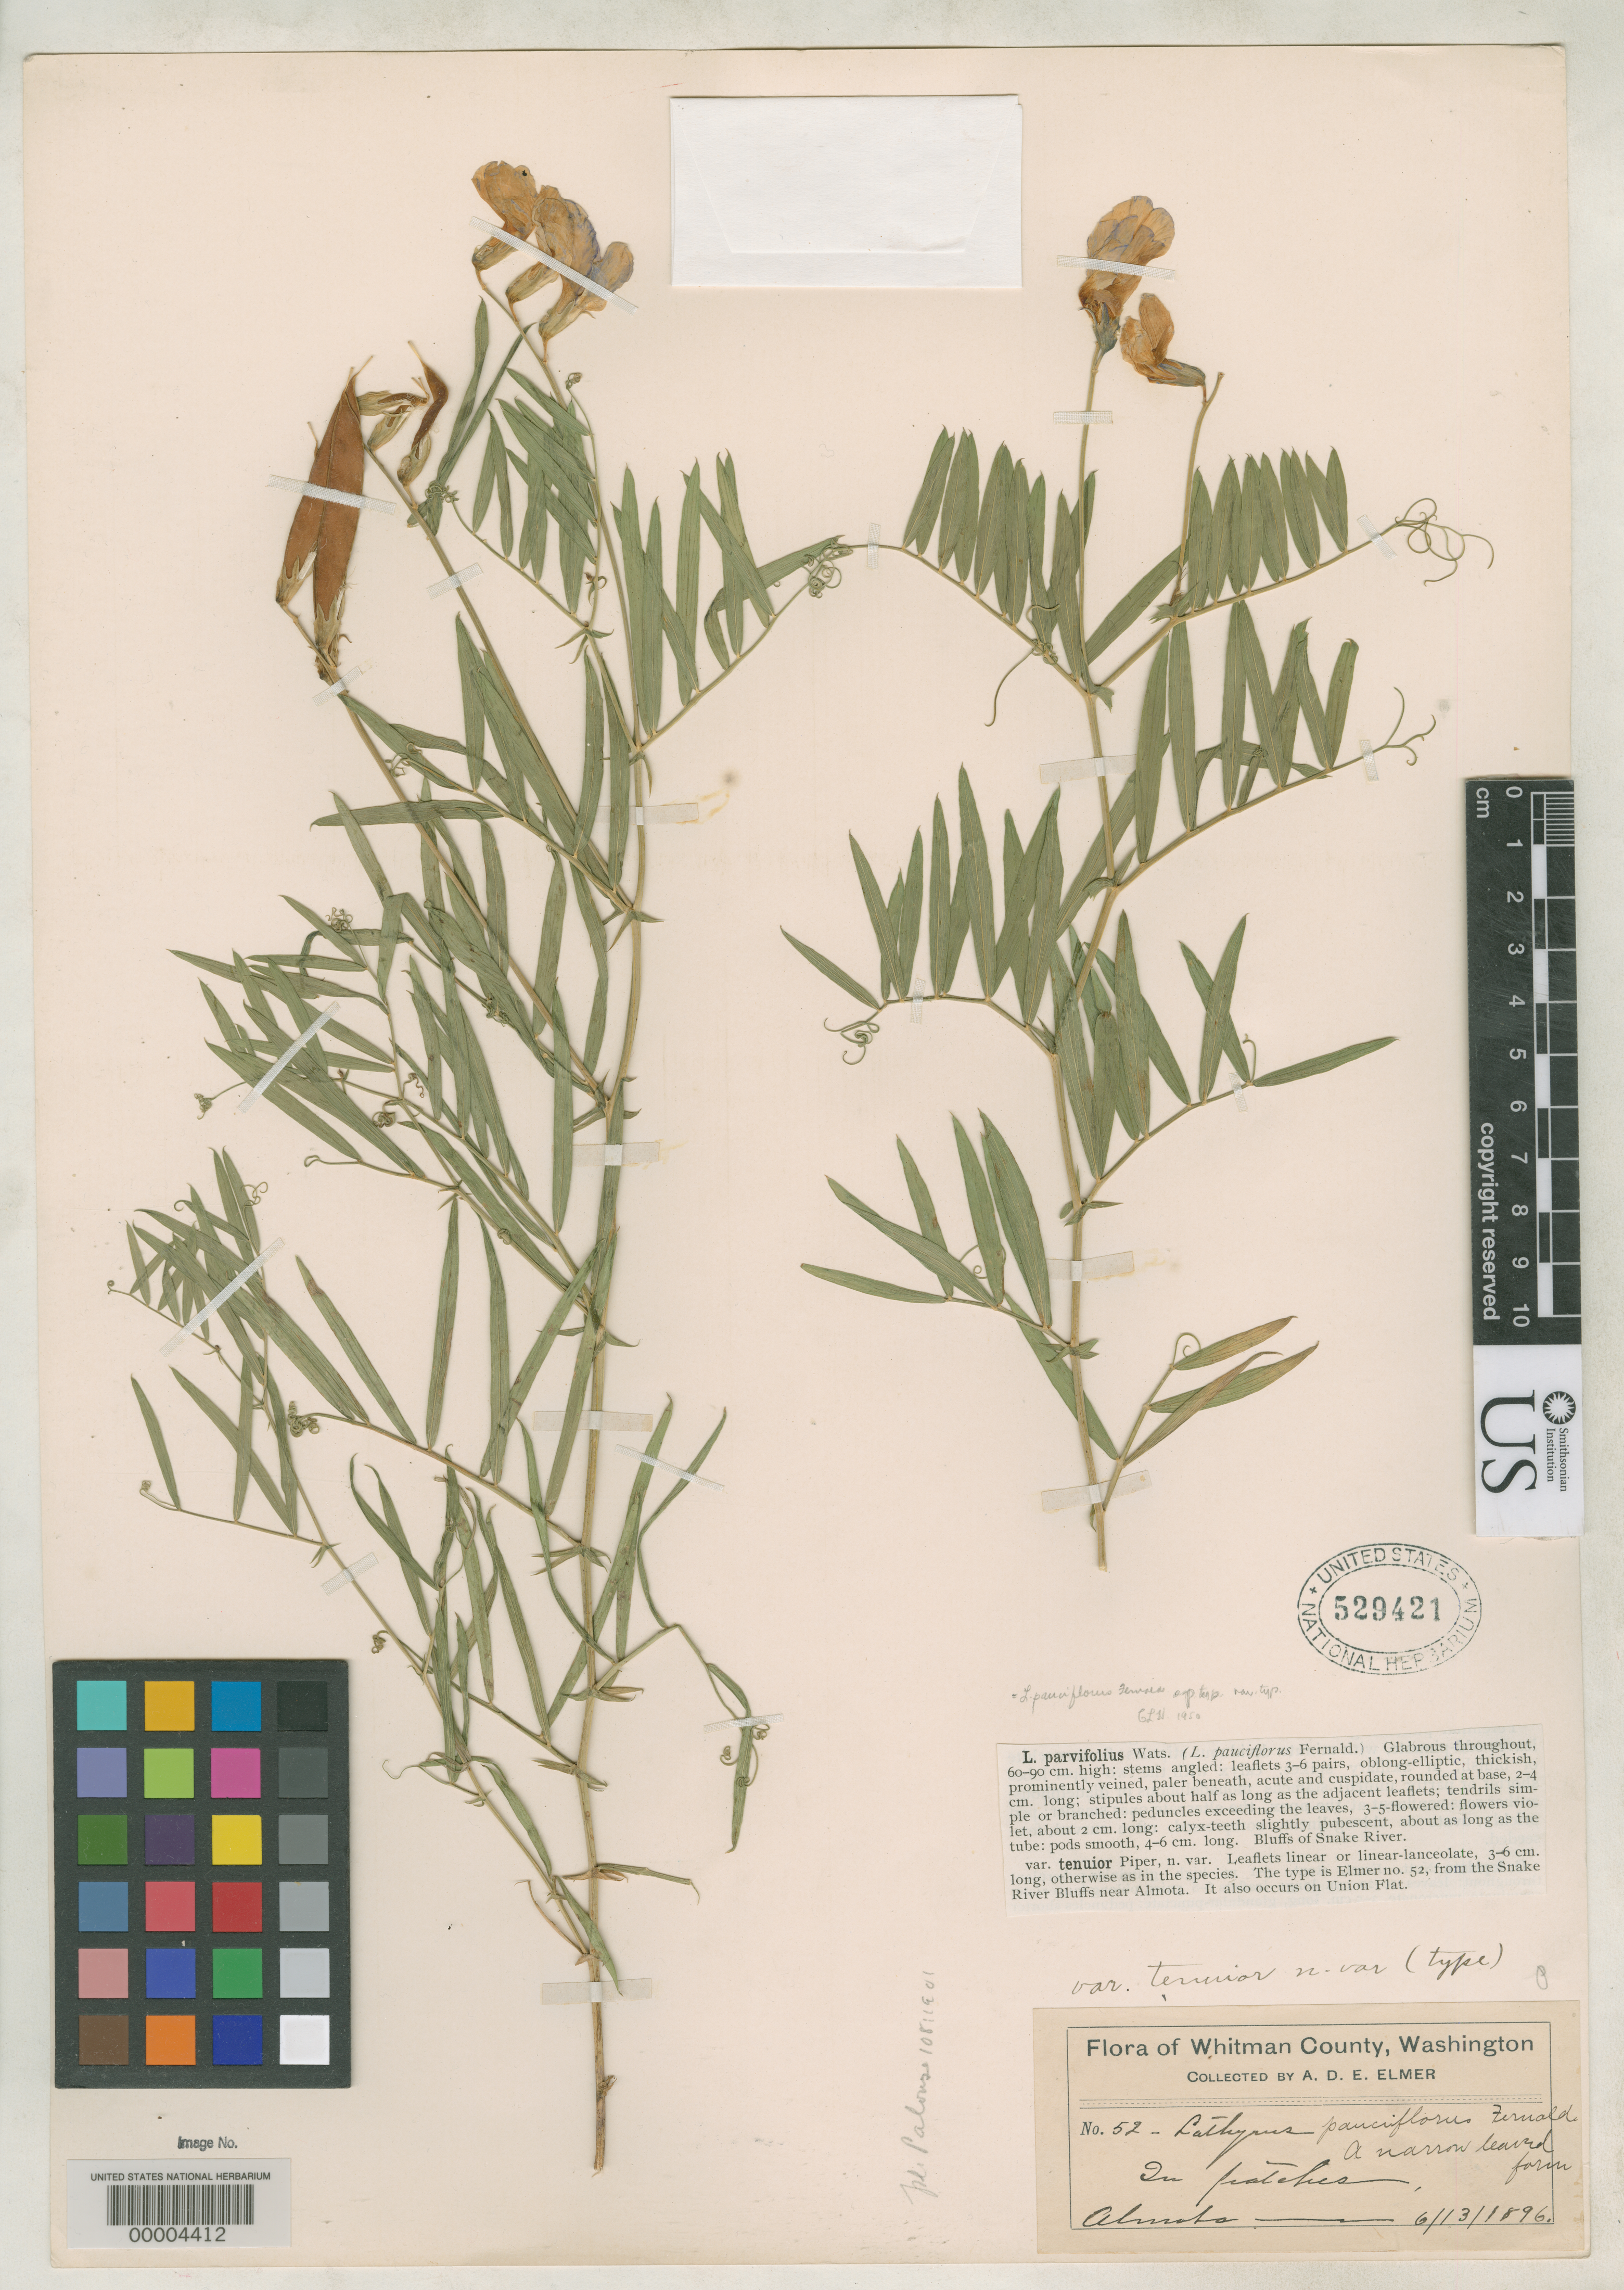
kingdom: Plantae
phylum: Tracheophyta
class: Magnoliopsida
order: Fabales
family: Fabaceae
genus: Lathyrus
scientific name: Lathyrus parvifolius var. tenuior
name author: Piper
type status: Type Collection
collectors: A. D. E. Elmer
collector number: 52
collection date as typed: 13 Jun 1896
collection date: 1896-06-13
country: United States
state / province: Washington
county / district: Whitman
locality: Snake River bluffs near Almota.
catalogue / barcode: US 529421